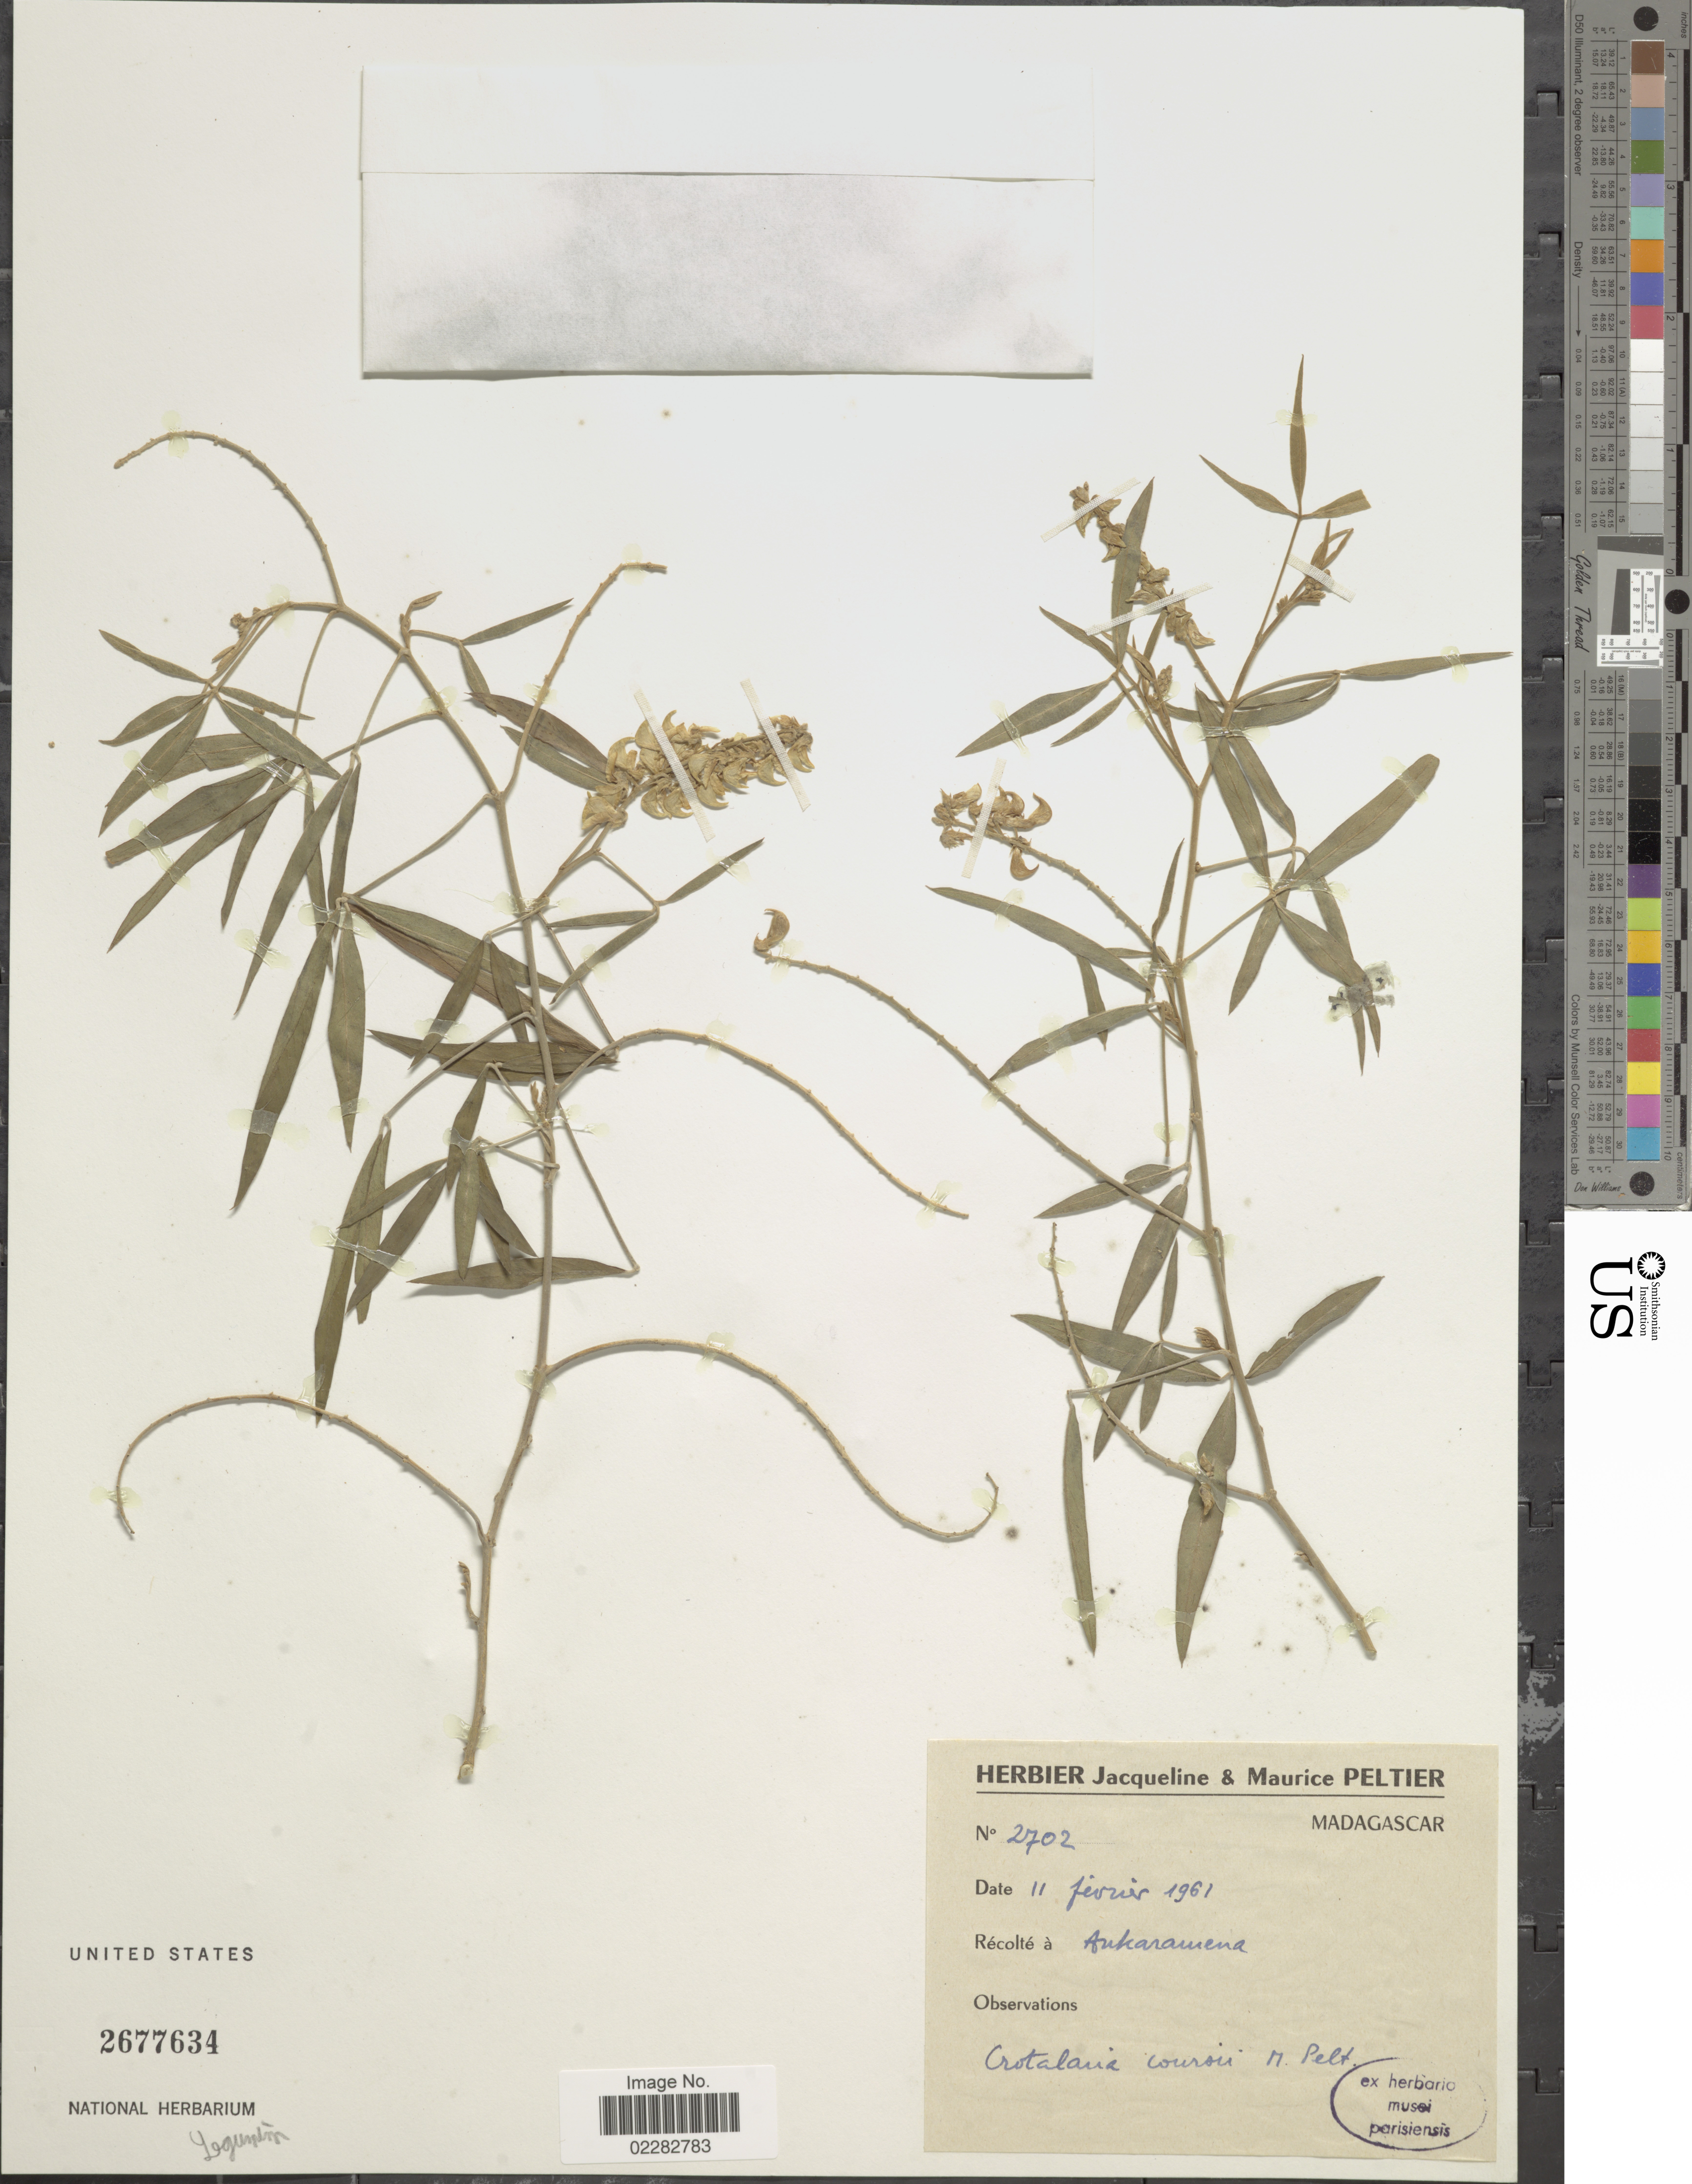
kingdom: Plantae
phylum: Tracheophyta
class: Magnoliopsida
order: Fabales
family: Fabaceae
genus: Crotalaria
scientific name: Crotalaria coursii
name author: Pelt.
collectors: M. Peltier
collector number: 2702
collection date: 1961-02-11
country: Madagascar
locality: Ankaramena.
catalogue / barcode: US 2677634